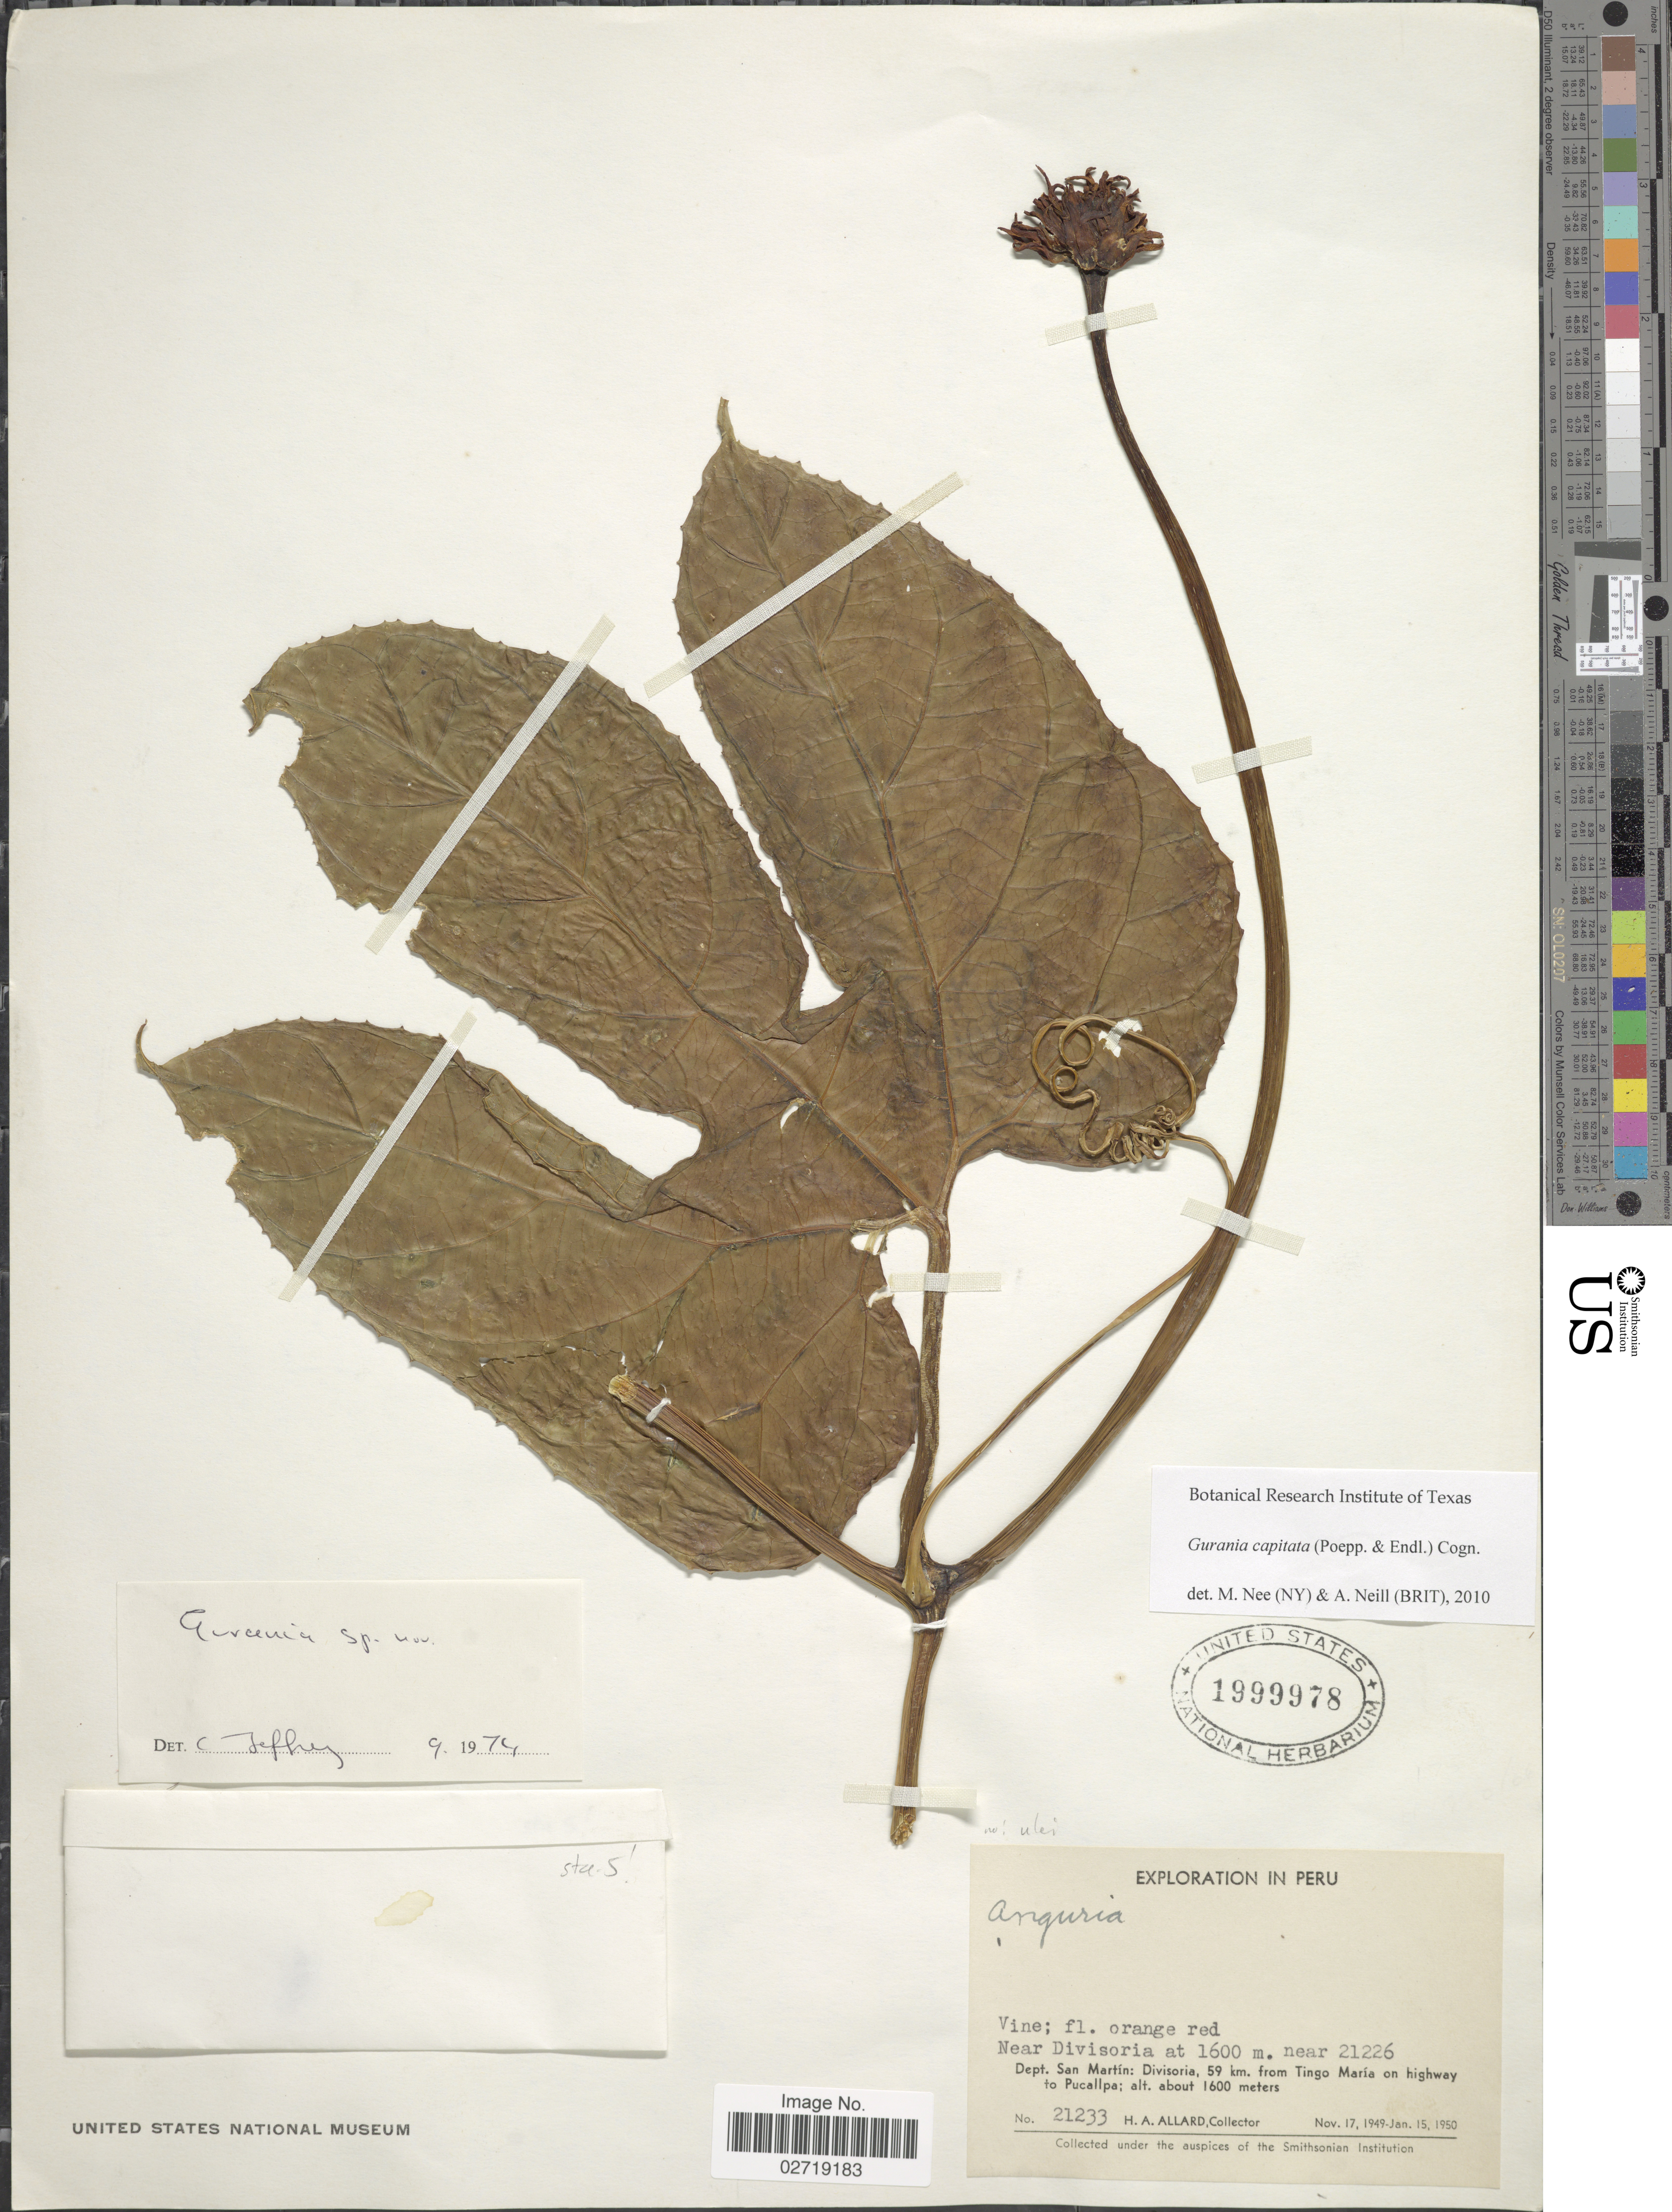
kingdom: Plantae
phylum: Tracheophyta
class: Magnoliopsida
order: Cucurbitales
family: Cucurbitaceae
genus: Gurania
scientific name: Gurania capitata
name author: (Poepp. & Endl.) Cogn.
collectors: H. A. Allard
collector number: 21233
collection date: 1949-11-17/1950-01-15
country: Peru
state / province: San Martín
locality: Divisoria, 59 km. from Tingo Maria on highway to Pucallpa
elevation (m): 1600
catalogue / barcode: US 1999978